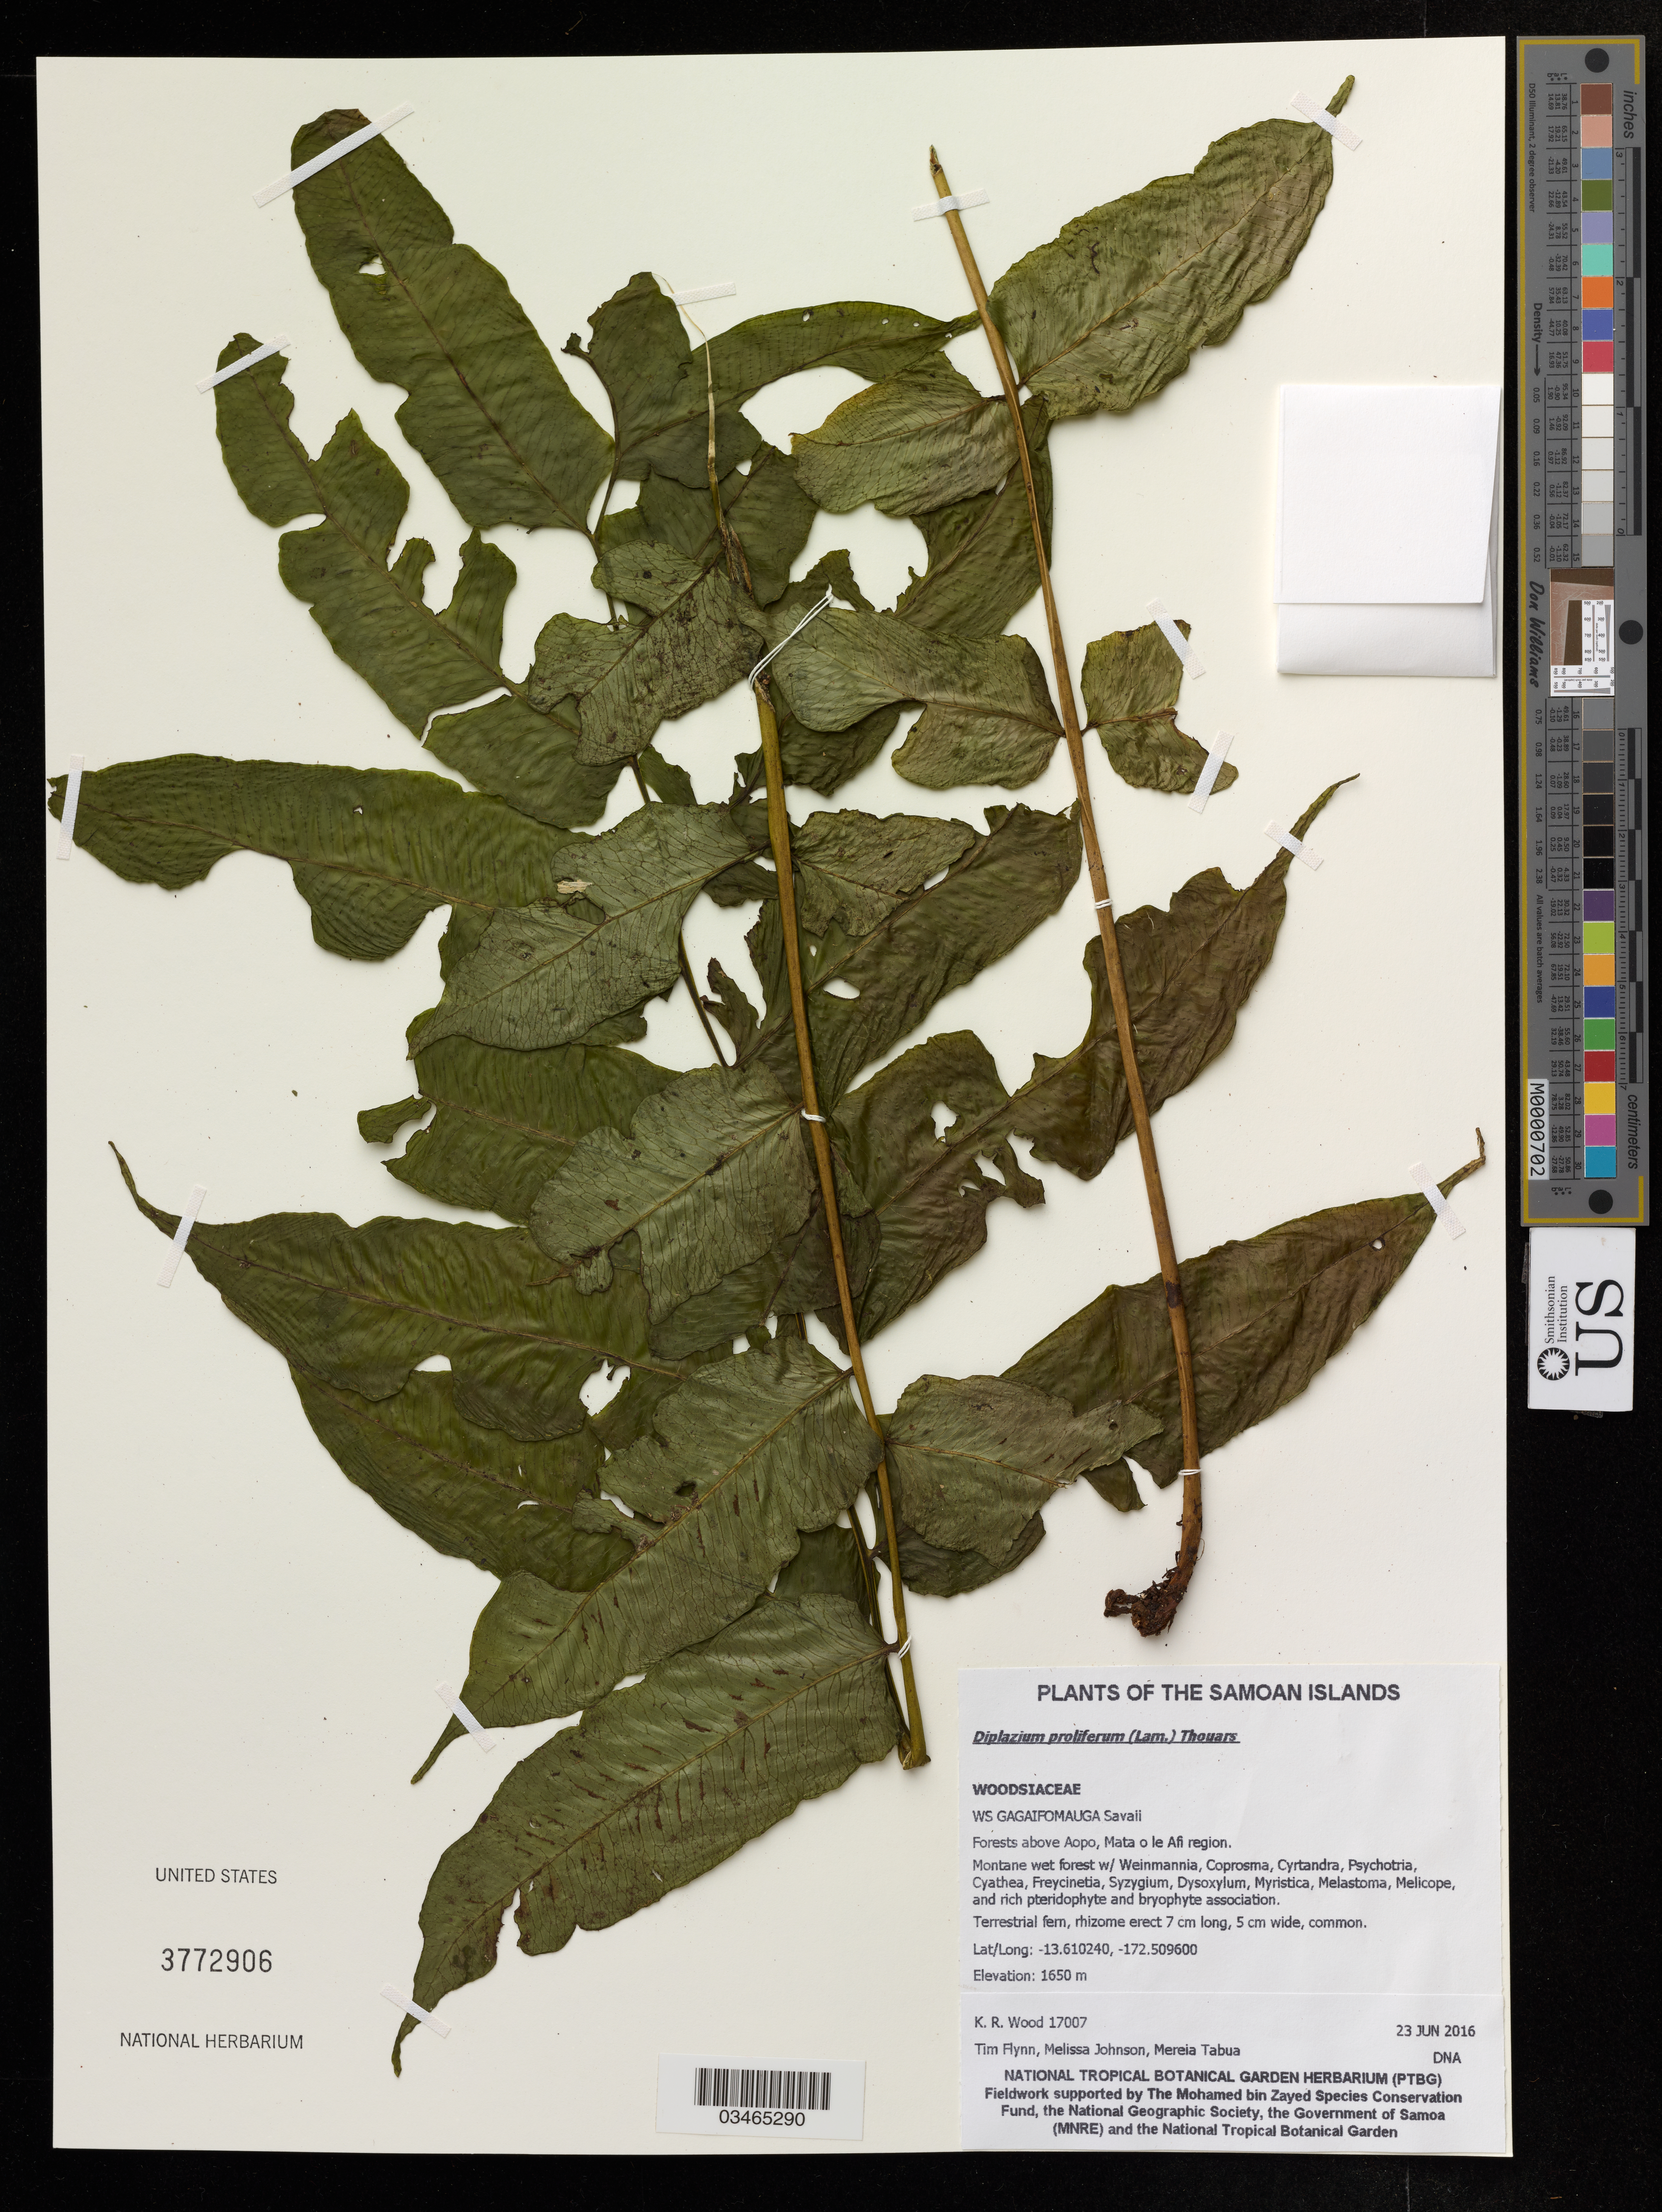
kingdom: Plantae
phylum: Tracheophyta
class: Polypodiopsida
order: Polypodiales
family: Athyriaceae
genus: Diplazium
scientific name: Diplazium proliferum Hieron. hom. illeg. superfl. non Thouars, 1808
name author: Hieron.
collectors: K. R. Wood, T. Flynn, M. Johnson & M. Tabua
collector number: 17007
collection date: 2016-06-23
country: Western Samoa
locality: The Samoan Islands. Gagaifomauga Savaii. Forests above Aopo, Mata o le Afi region.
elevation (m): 1650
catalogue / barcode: US 3772906